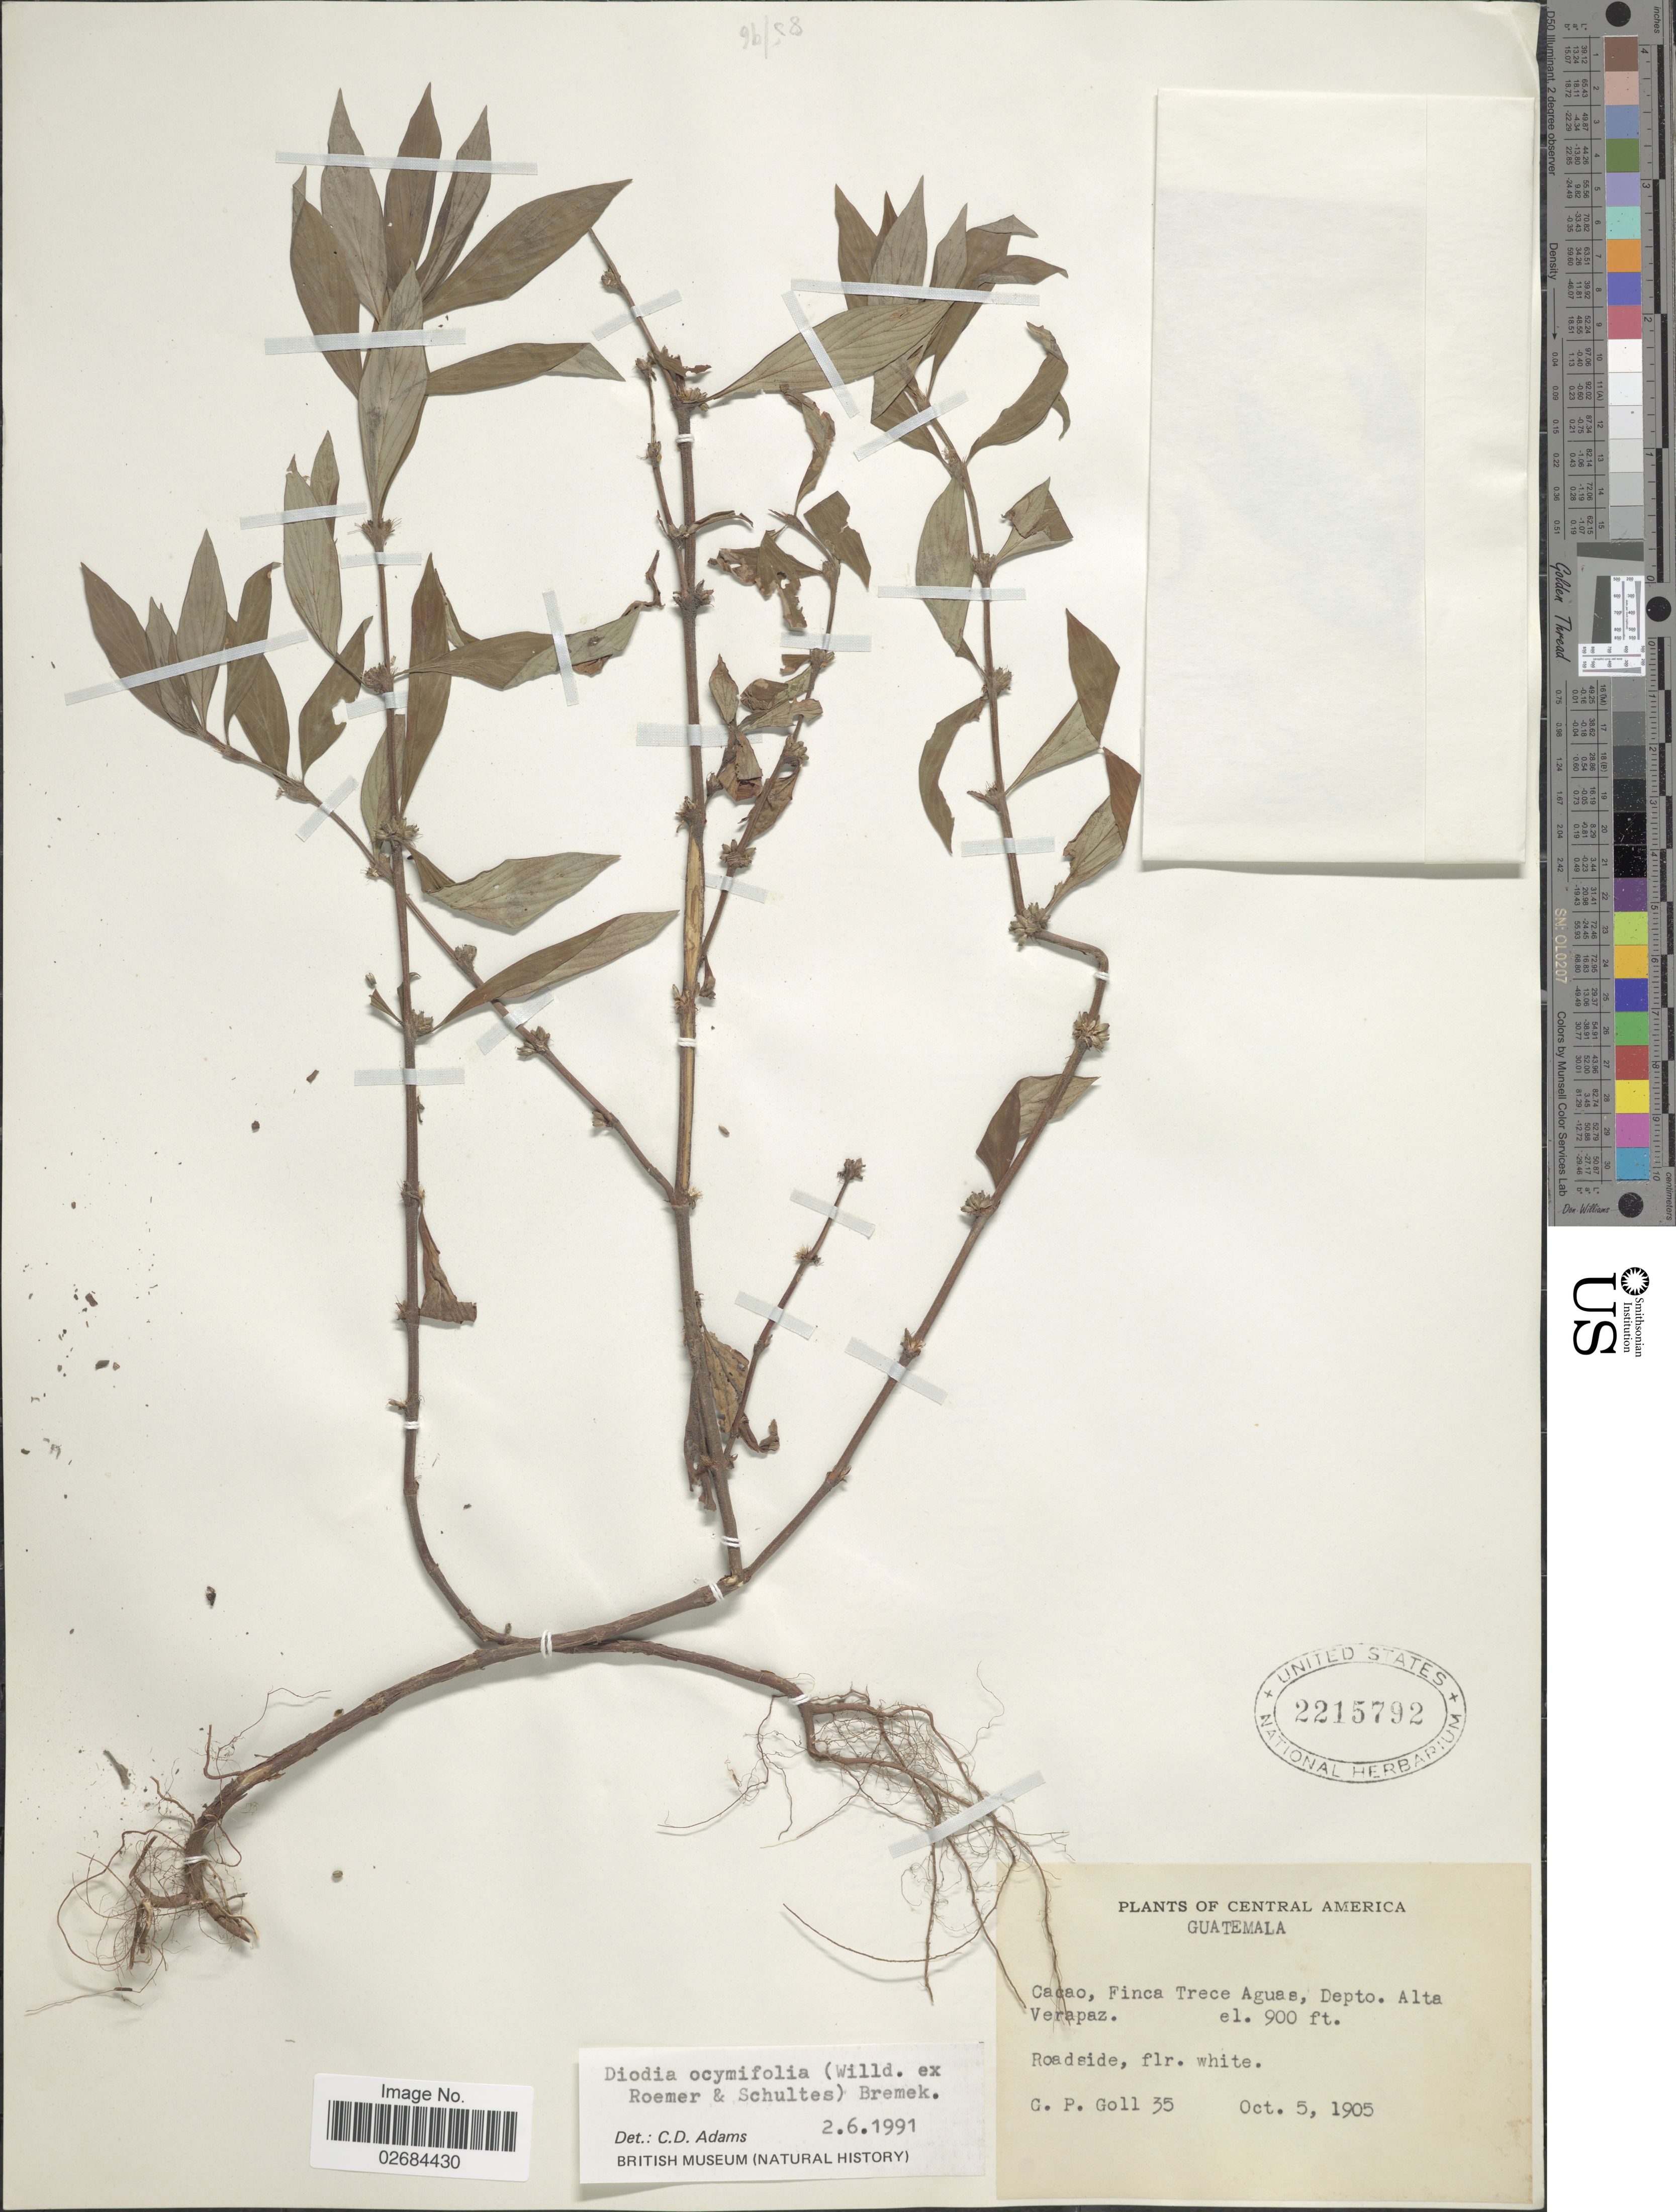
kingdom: Plantae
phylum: Tracheophyta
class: Magnoliopsida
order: Gentianales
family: Rubiaceae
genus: Diodia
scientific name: Diodia ocymifolia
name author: (Willd. ex Roem. & Schult.) Bremek.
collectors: G. Doll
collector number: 35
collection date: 1905-10-05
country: Guatemala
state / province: Alta Verapaz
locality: Cacao, Finca Trece Aguas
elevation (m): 274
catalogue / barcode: US 2215792